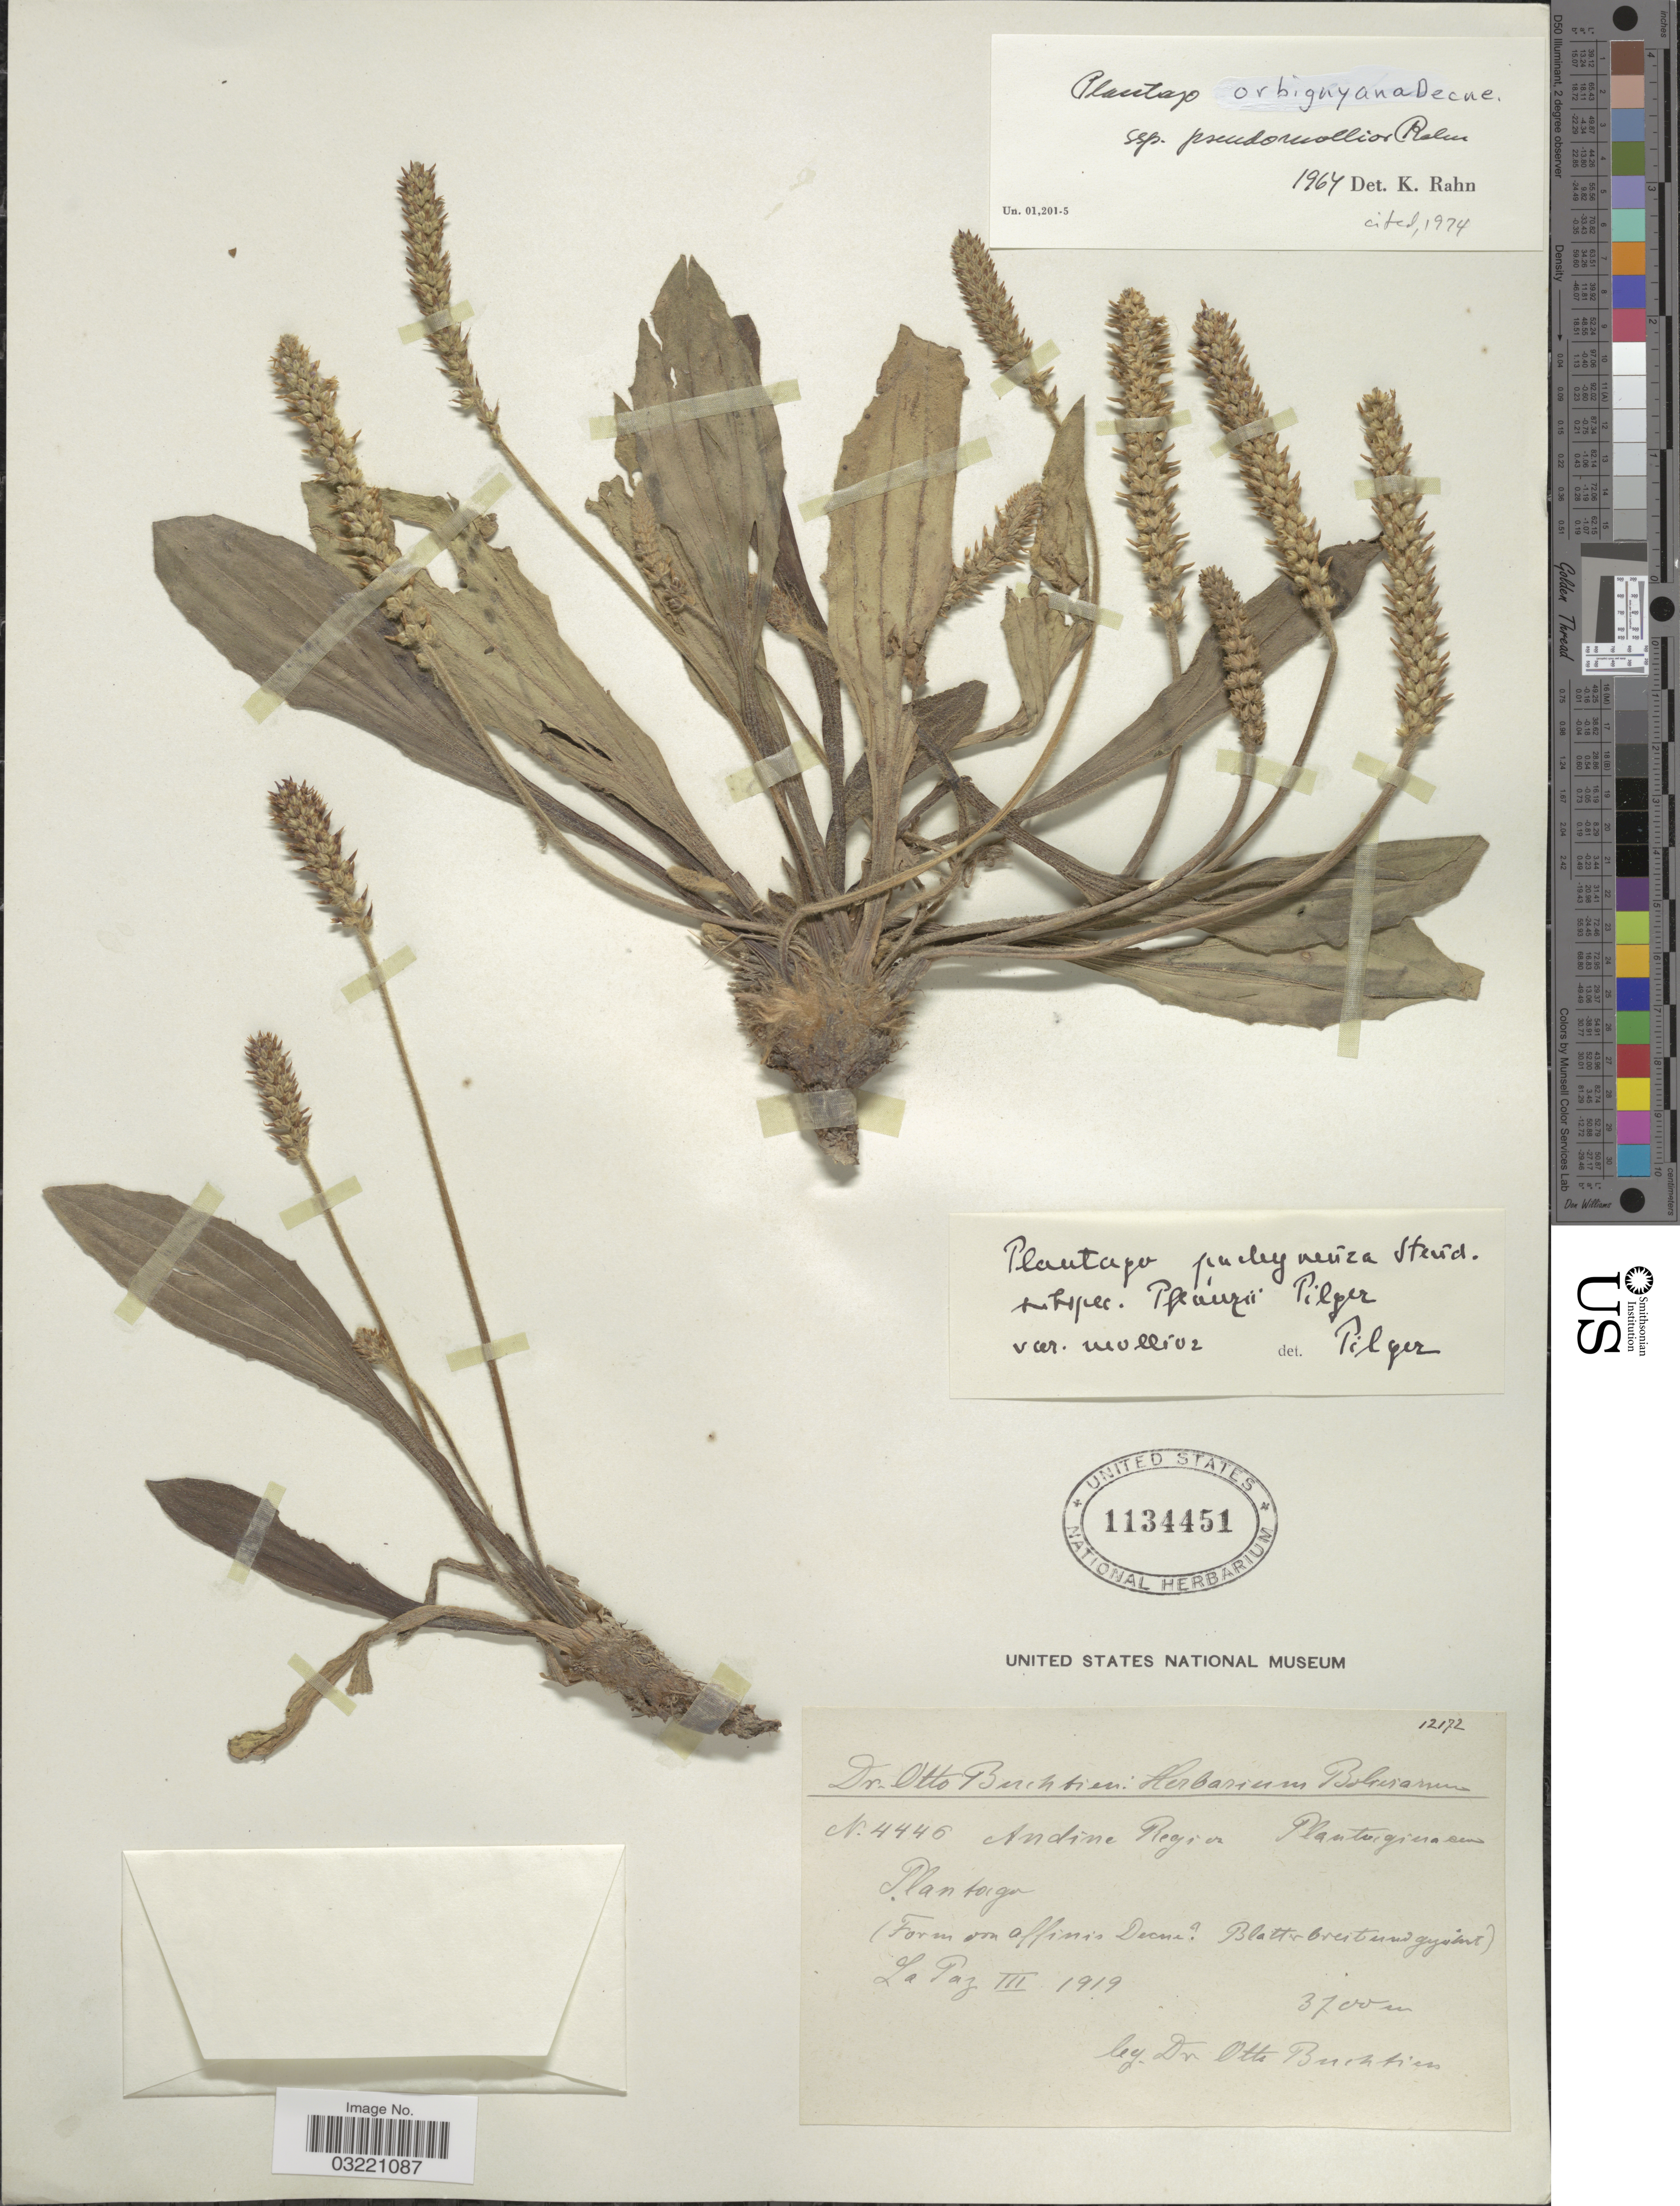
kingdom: Plantae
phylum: Tracheophyta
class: Magnoliopsida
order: Lamiales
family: Plantaginaceae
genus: Plantago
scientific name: Plantago orbignyana subsp. pseudomollior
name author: (Rahn) Rahn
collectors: O. Buchtien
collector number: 4446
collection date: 1919-03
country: Bolivia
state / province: La Paz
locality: Andine Region.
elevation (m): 3700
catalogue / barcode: US 1134451